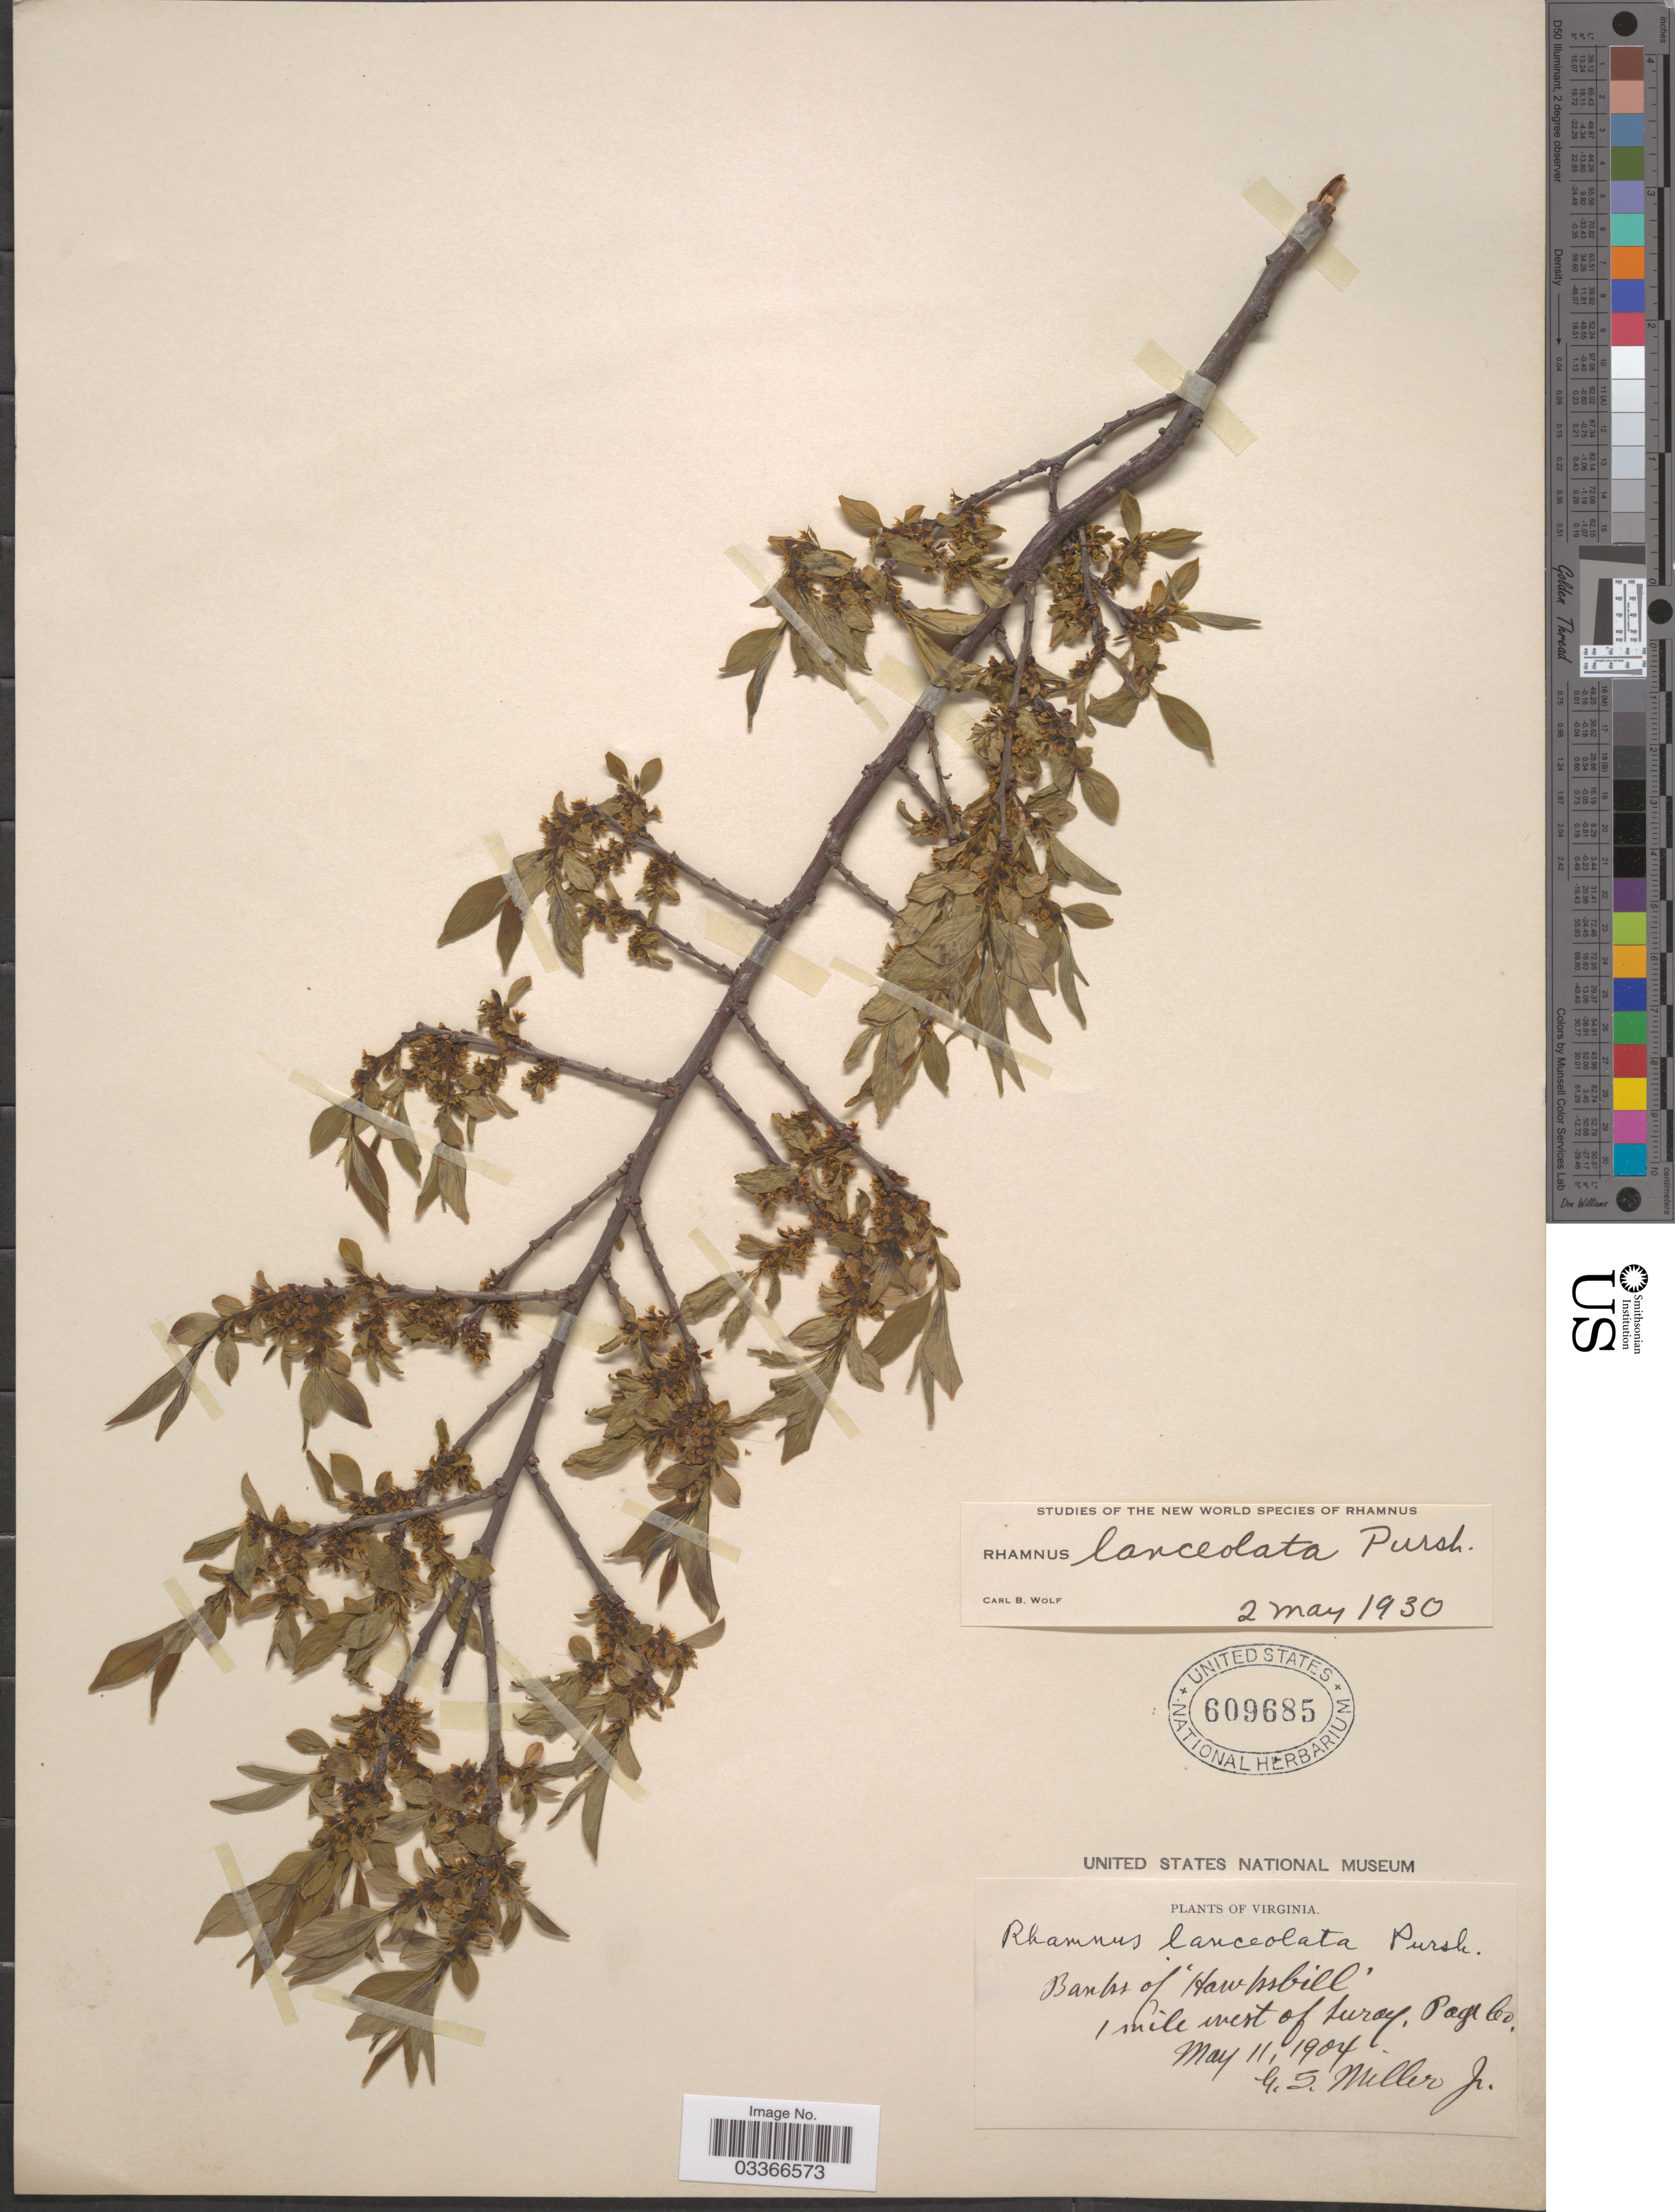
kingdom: Plantae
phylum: Tracheophyta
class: Magnoliopsida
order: Rosales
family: Rhamnaceae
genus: Rhamnus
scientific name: Rhamnus lanceolata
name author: Pursh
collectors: G. S. Miller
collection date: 1904-05-11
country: United States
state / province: Virginia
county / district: Page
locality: Banks of Hawksbill, 1 mile west of Luray, Page Co.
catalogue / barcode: US 609685